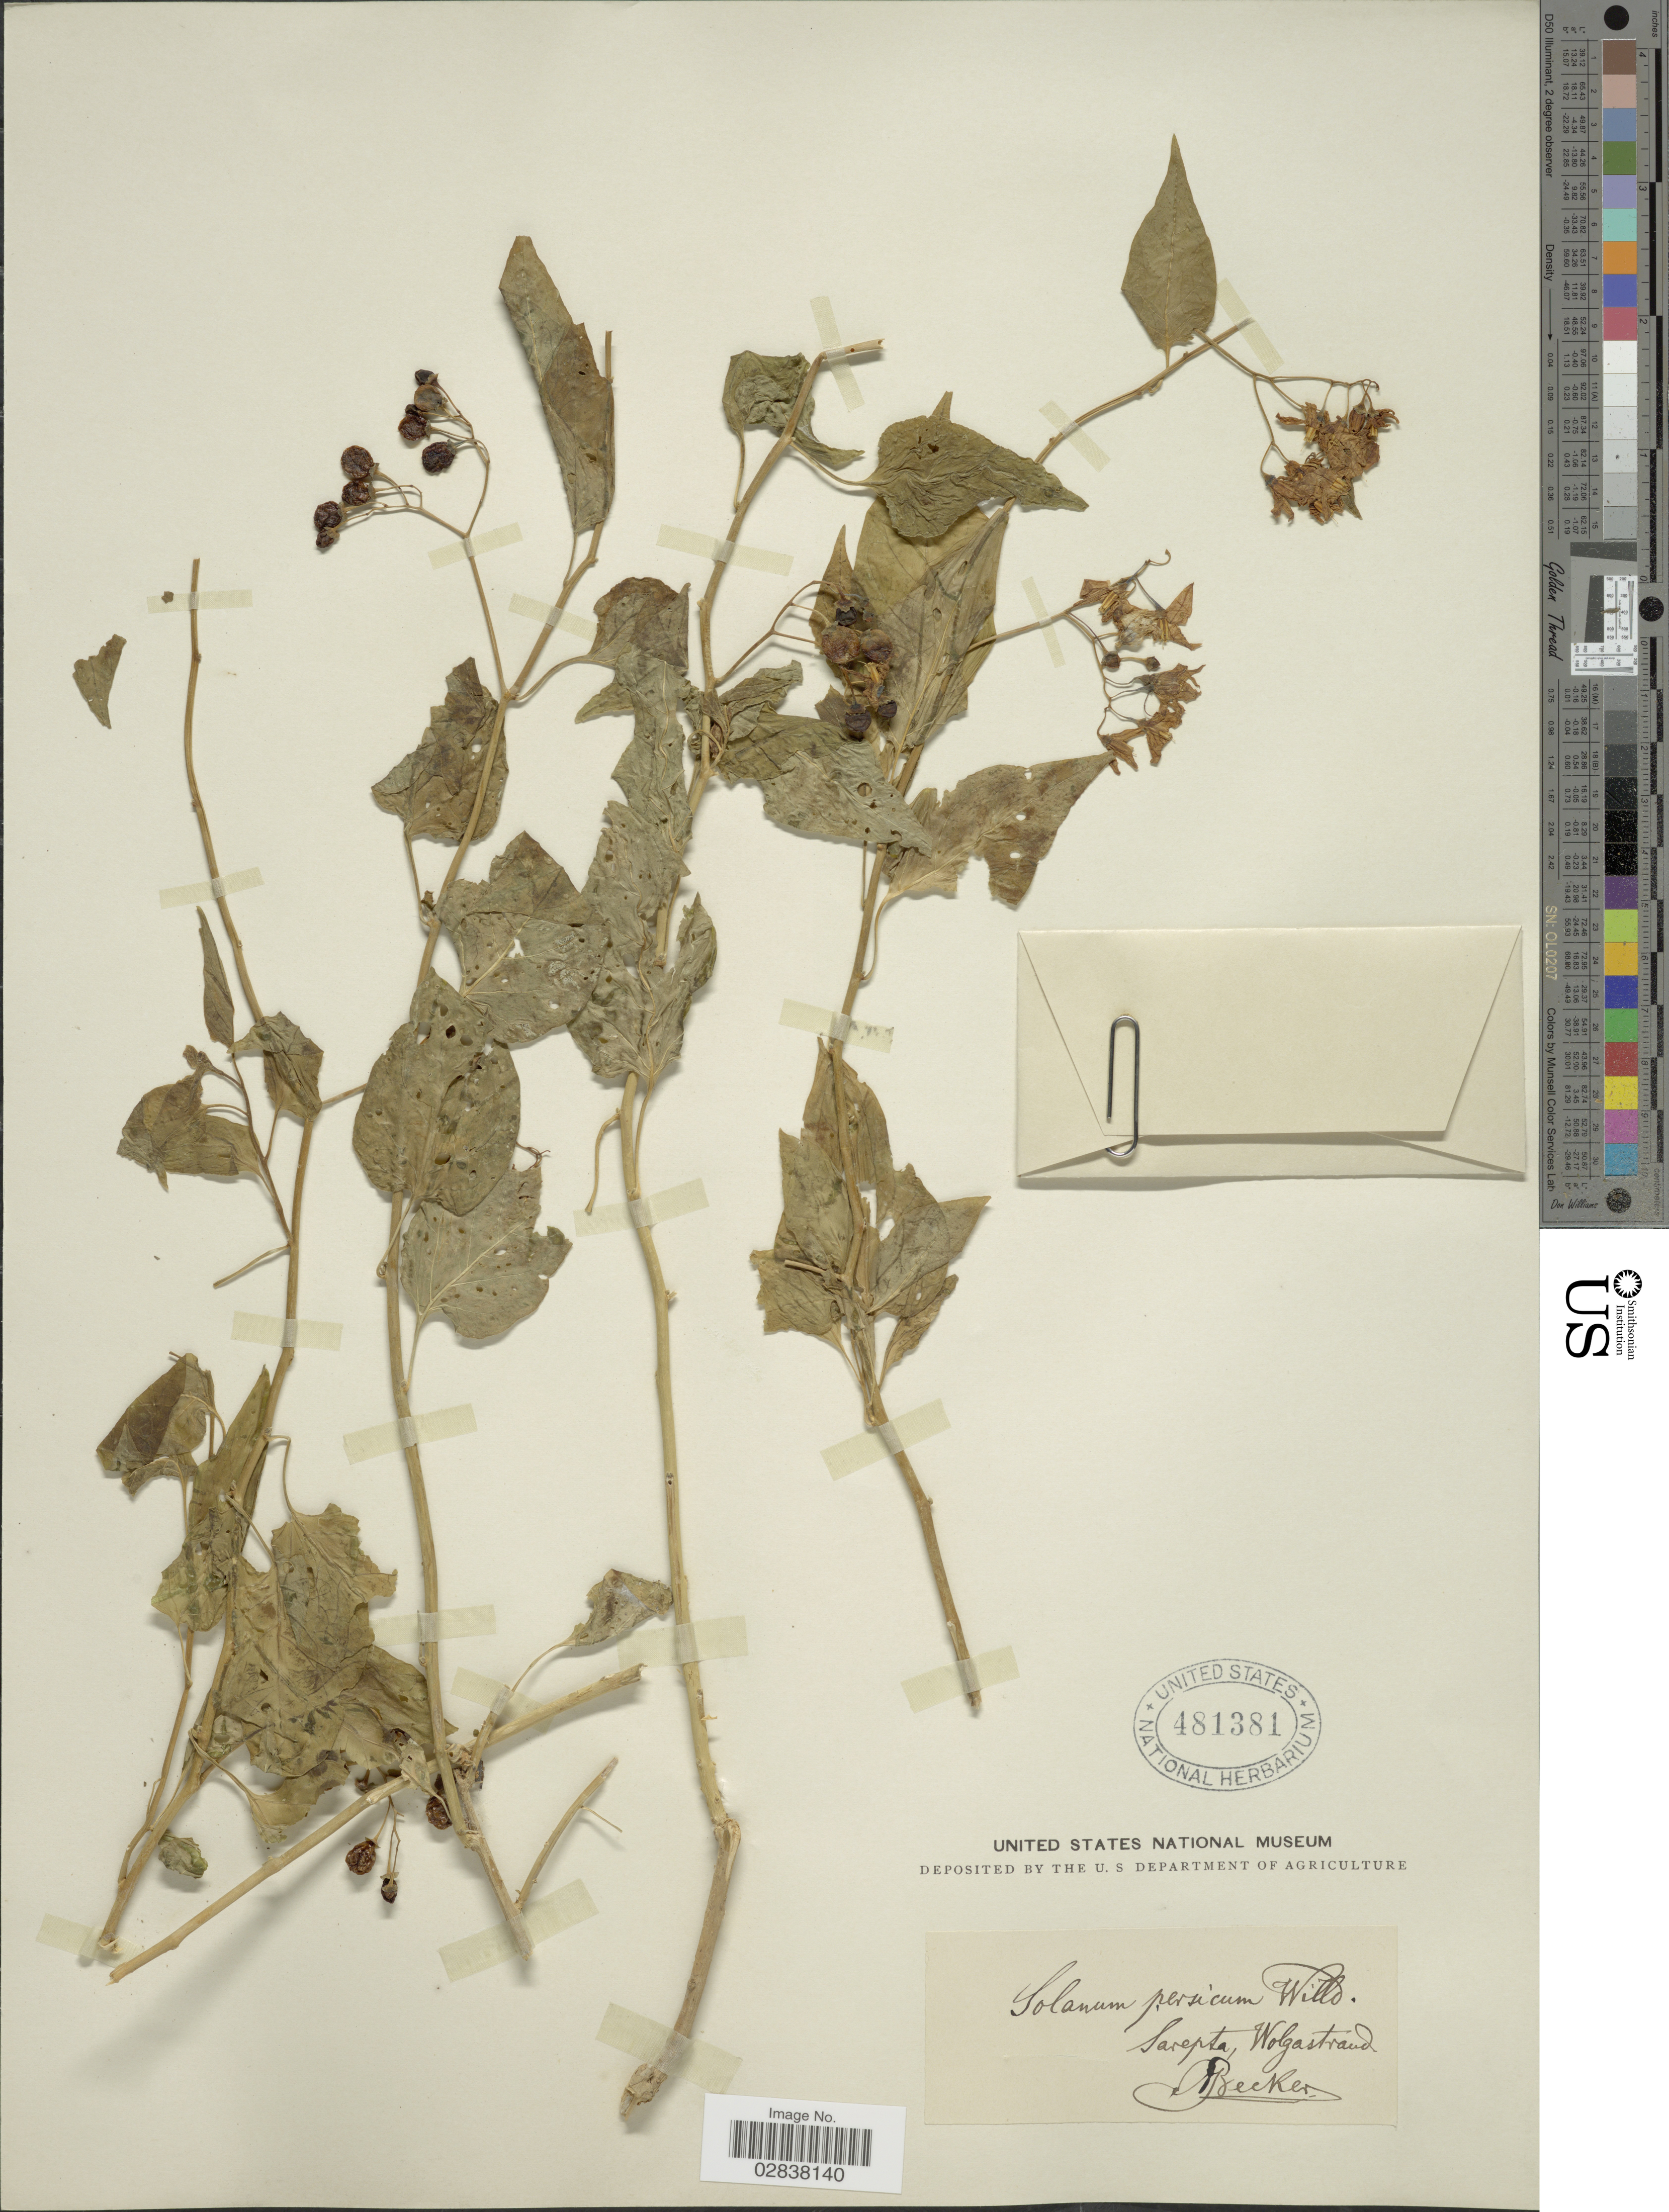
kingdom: Plantae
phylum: Tracheophyta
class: Magnoliopsida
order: Solanales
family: Solanaceae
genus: Solanum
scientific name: Solanum persicum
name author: Roem. & Schult.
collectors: -. Becker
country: Russian Federation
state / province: Volgograd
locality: Sarepta, Wolgastrand.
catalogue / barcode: US 481381